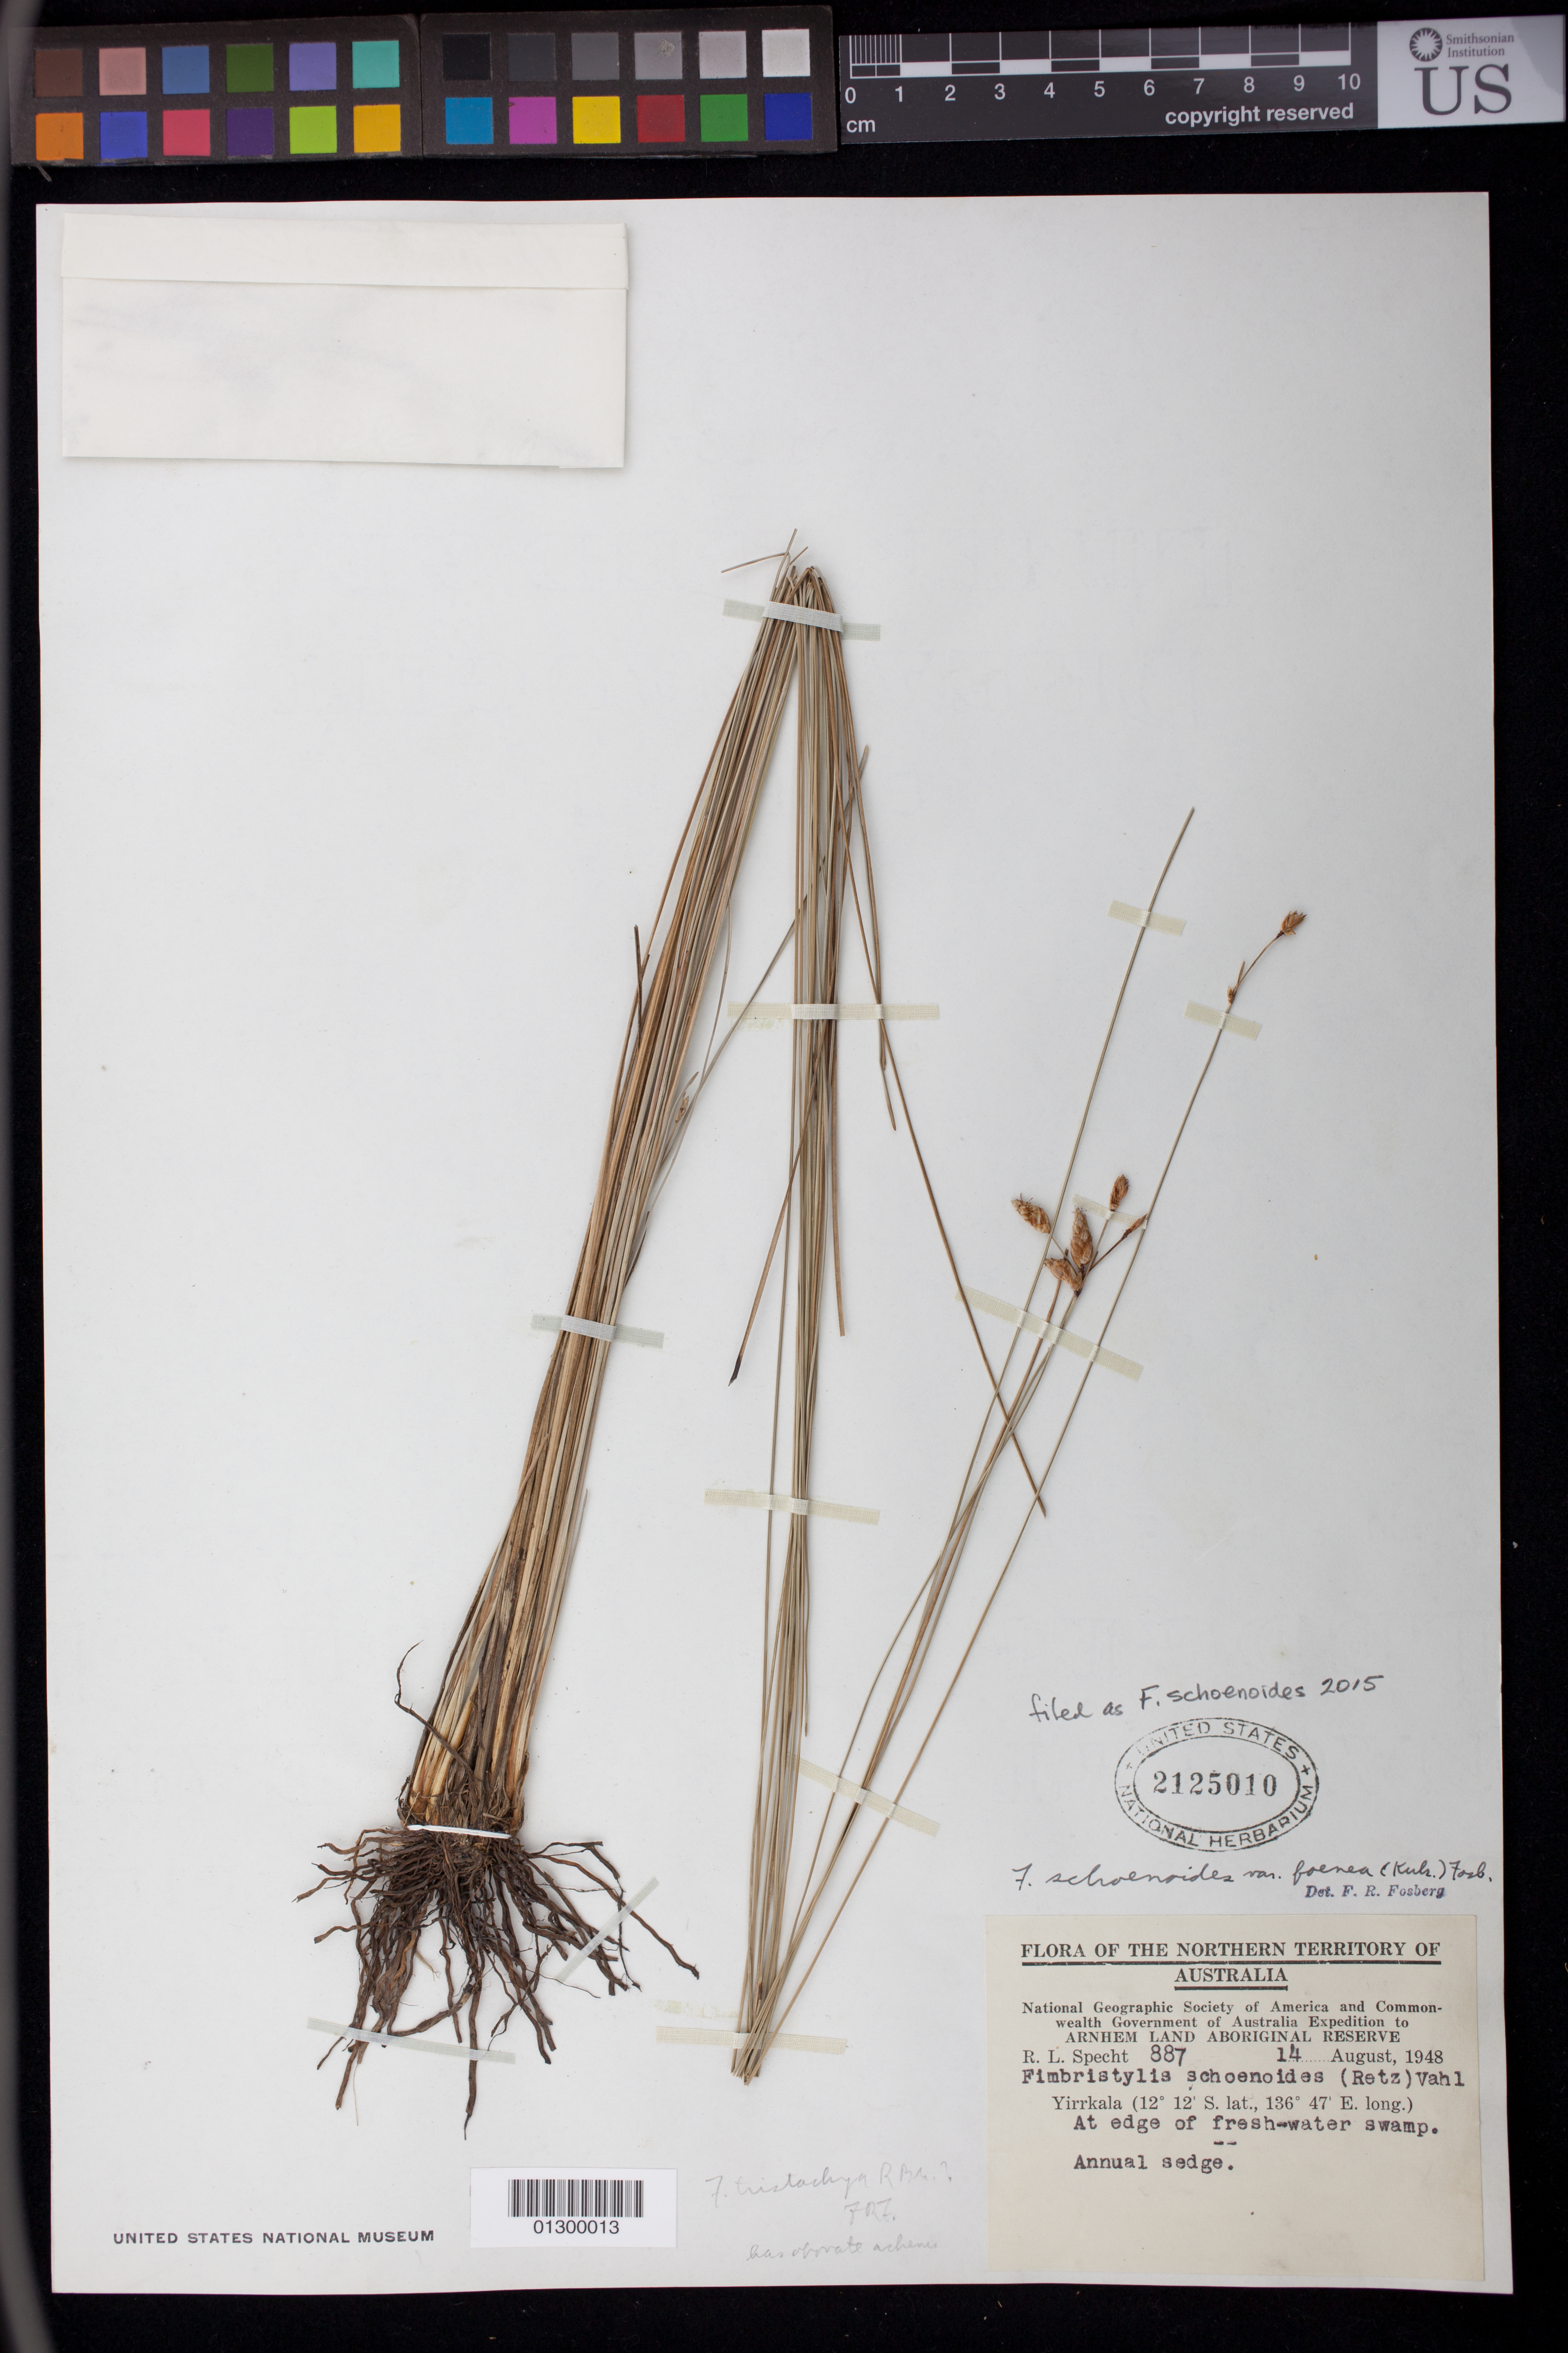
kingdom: Plantae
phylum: Tracheophyta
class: Liliopsida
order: Poales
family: Cyperaceae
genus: Fimbristylis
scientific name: Fimbristylis tristachya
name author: R. Br.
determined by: Wilson, K. L.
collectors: R. L. Specht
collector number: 887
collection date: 1948-08-14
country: Australia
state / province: Northern Territory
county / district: East Arnhem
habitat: At edge of fresh-water swamp.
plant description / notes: Annula sedge.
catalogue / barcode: US 2125010